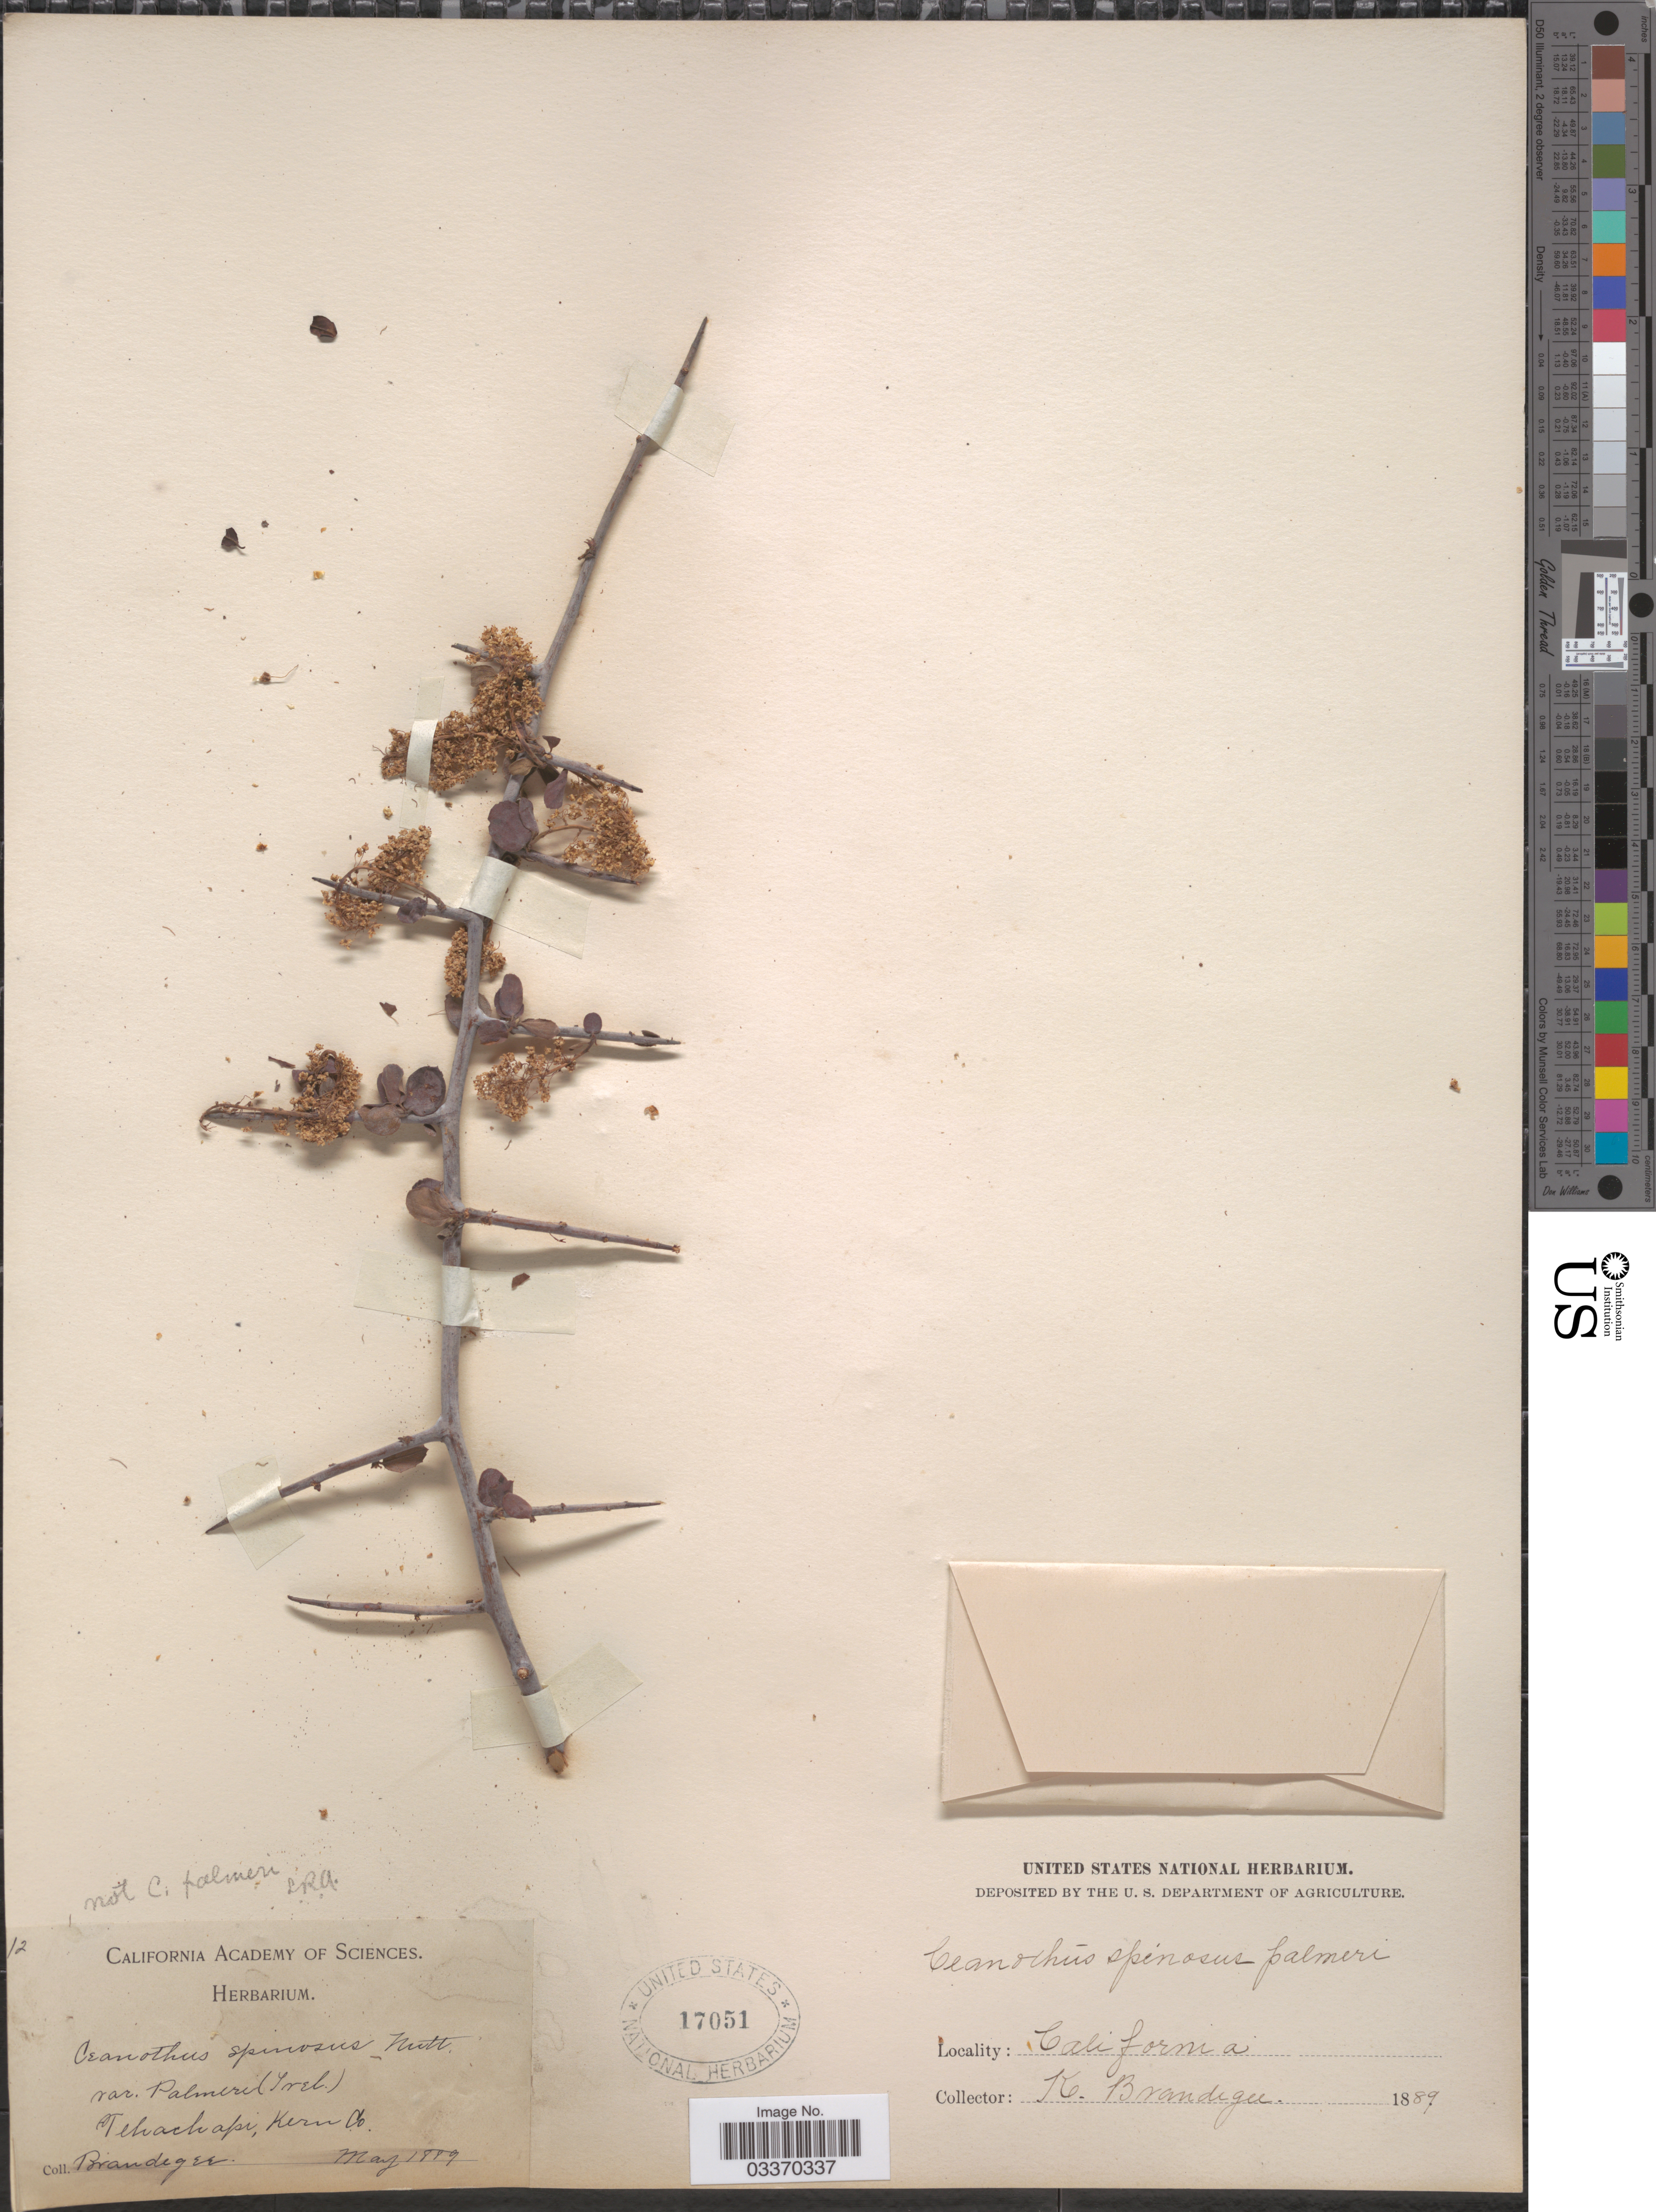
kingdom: Plantae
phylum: Tracheophyta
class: Magnoliopsida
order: Rosales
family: Rhamnaceae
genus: Ceanothus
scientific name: Ceanothus spinosus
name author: Nutt.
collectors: K. Brandegee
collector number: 12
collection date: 1889-05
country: United States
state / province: California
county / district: Kern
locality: Tehachapi, Kern Co.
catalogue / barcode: US 17051